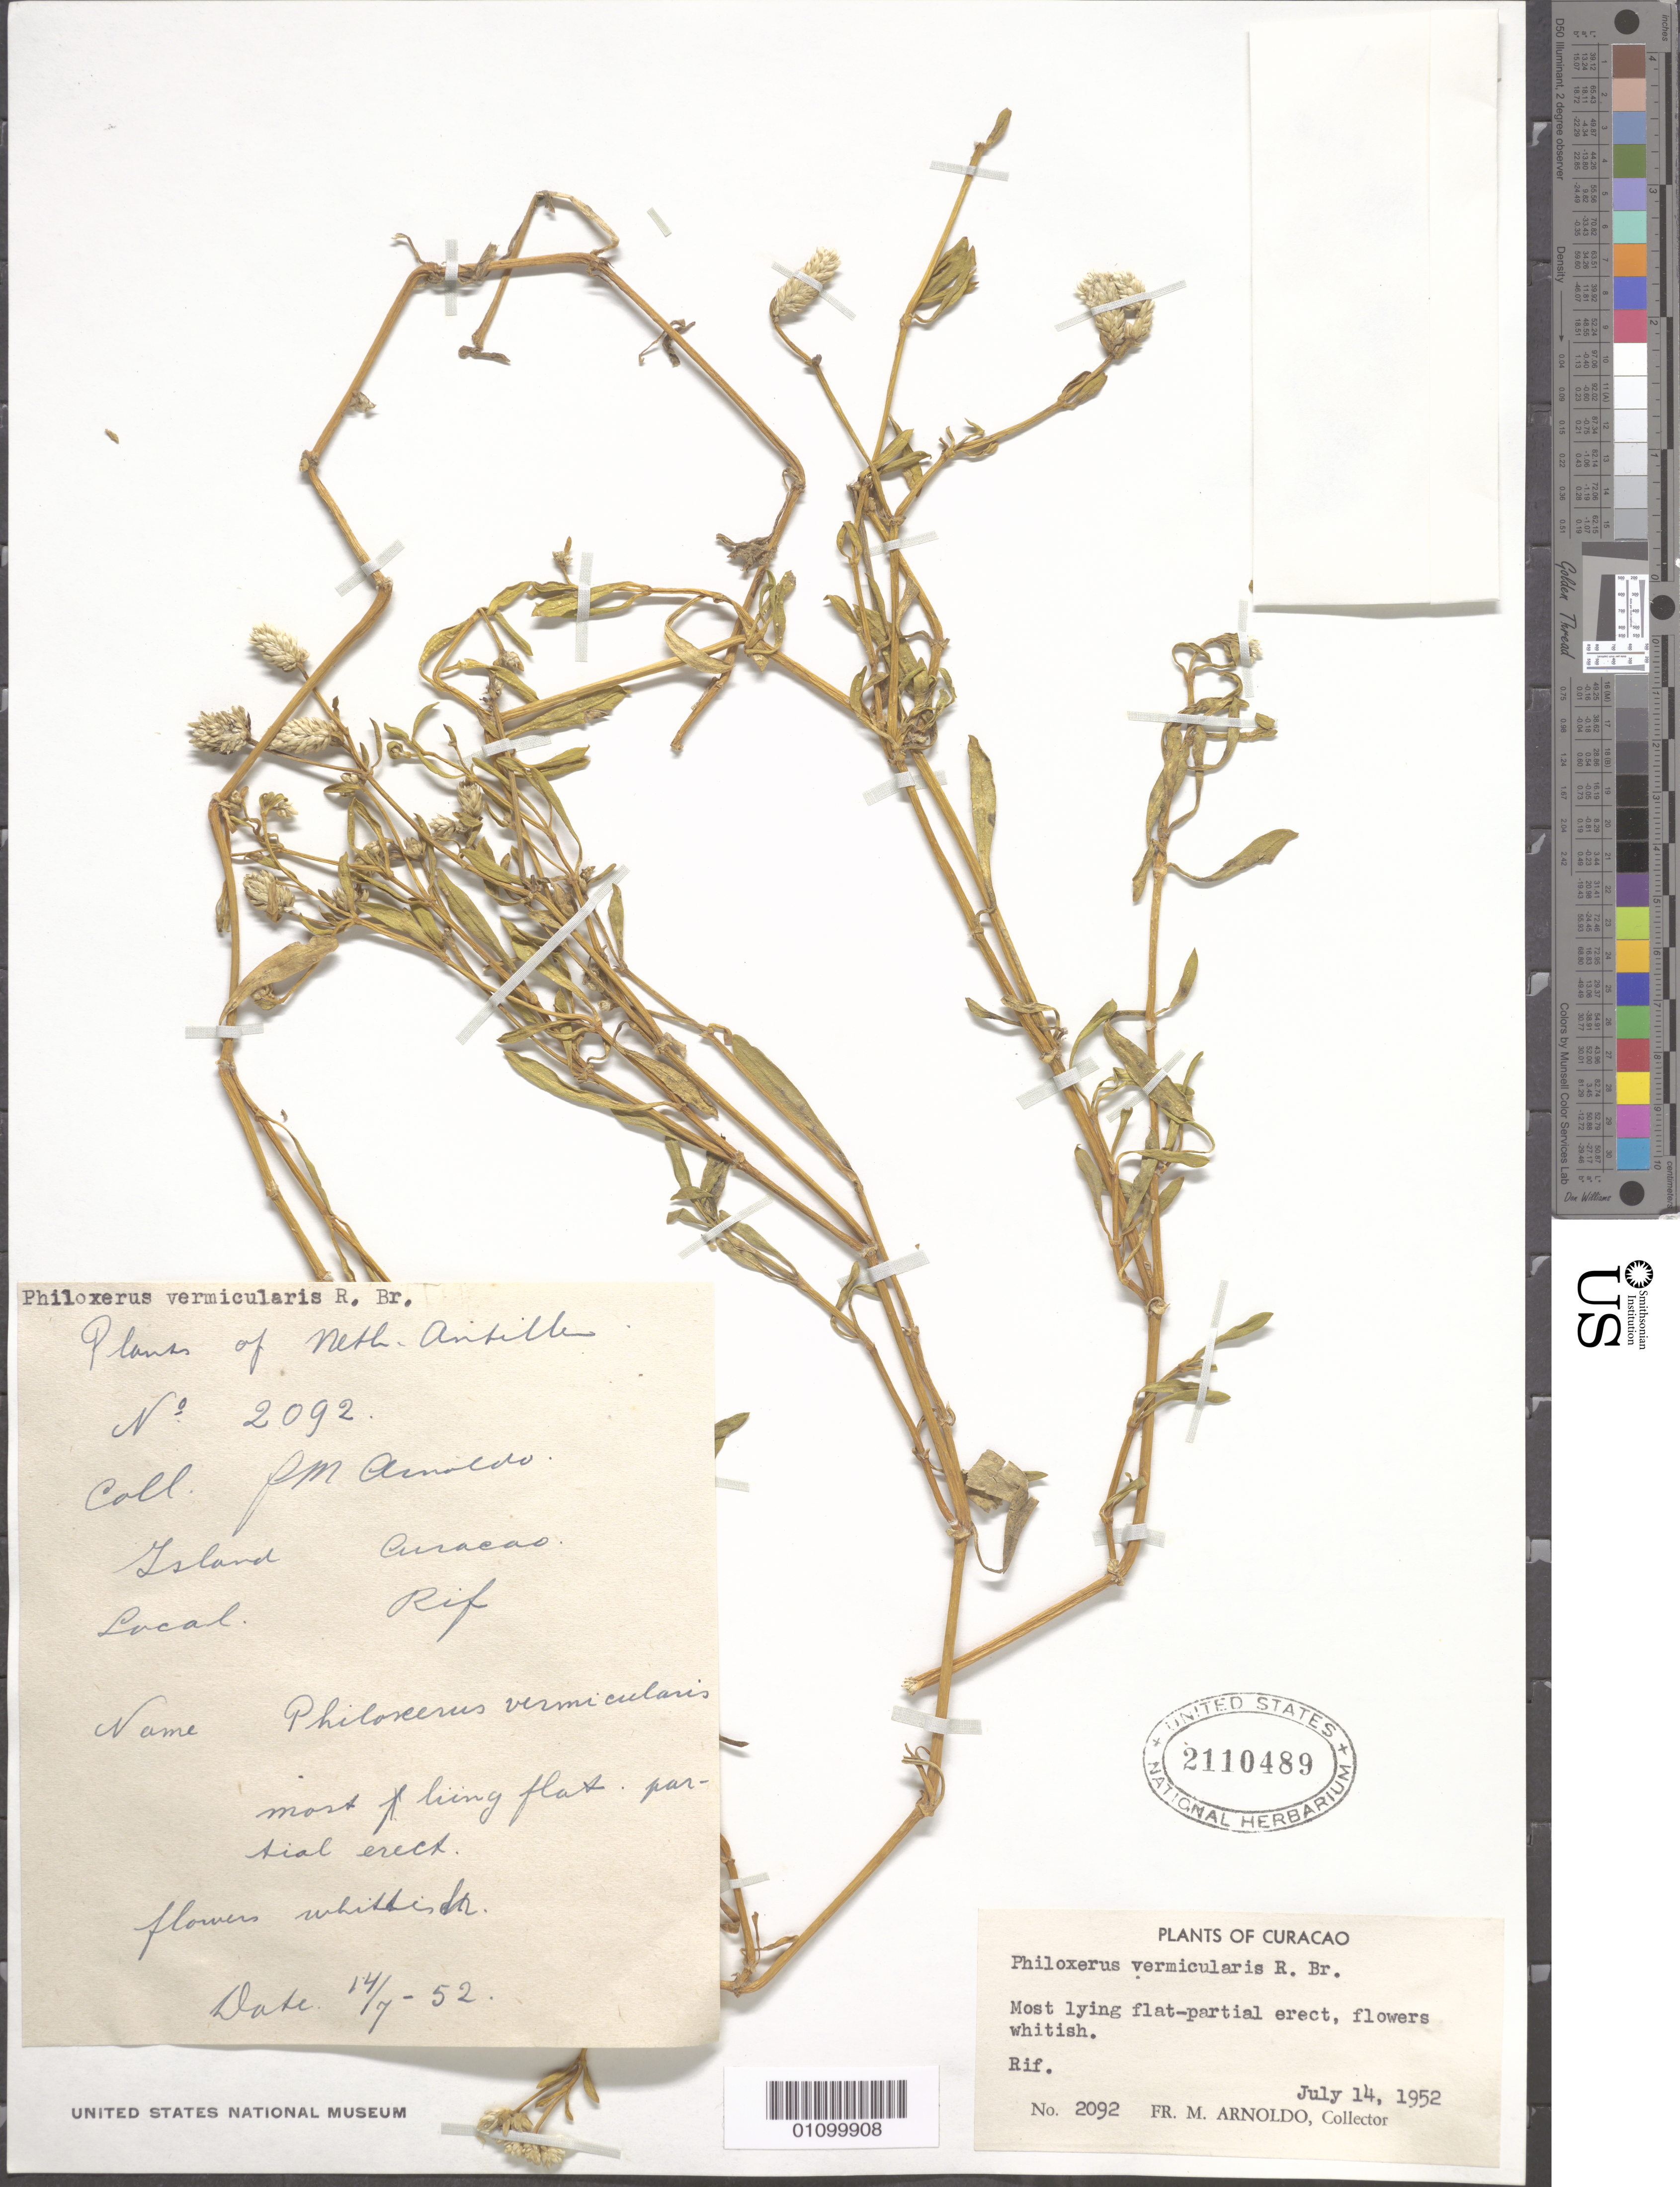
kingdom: Plantae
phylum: Tracheophyta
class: Magnoliopsida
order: Caryophyllales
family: Amaranthaceae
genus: Gomphrena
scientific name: Gomphrena vermicularis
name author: L.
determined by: Strong, Mark T., (BOT), Smithsonian Institution - National Museum of Natural History (UNITED STATES)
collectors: N. Arnoldo-Broeders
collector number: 2092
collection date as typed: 14 Jul 1952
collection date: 1952-07-14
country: Curaçao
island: Curaçao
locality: Most lying flat-partial erect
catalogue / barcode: US 2110489